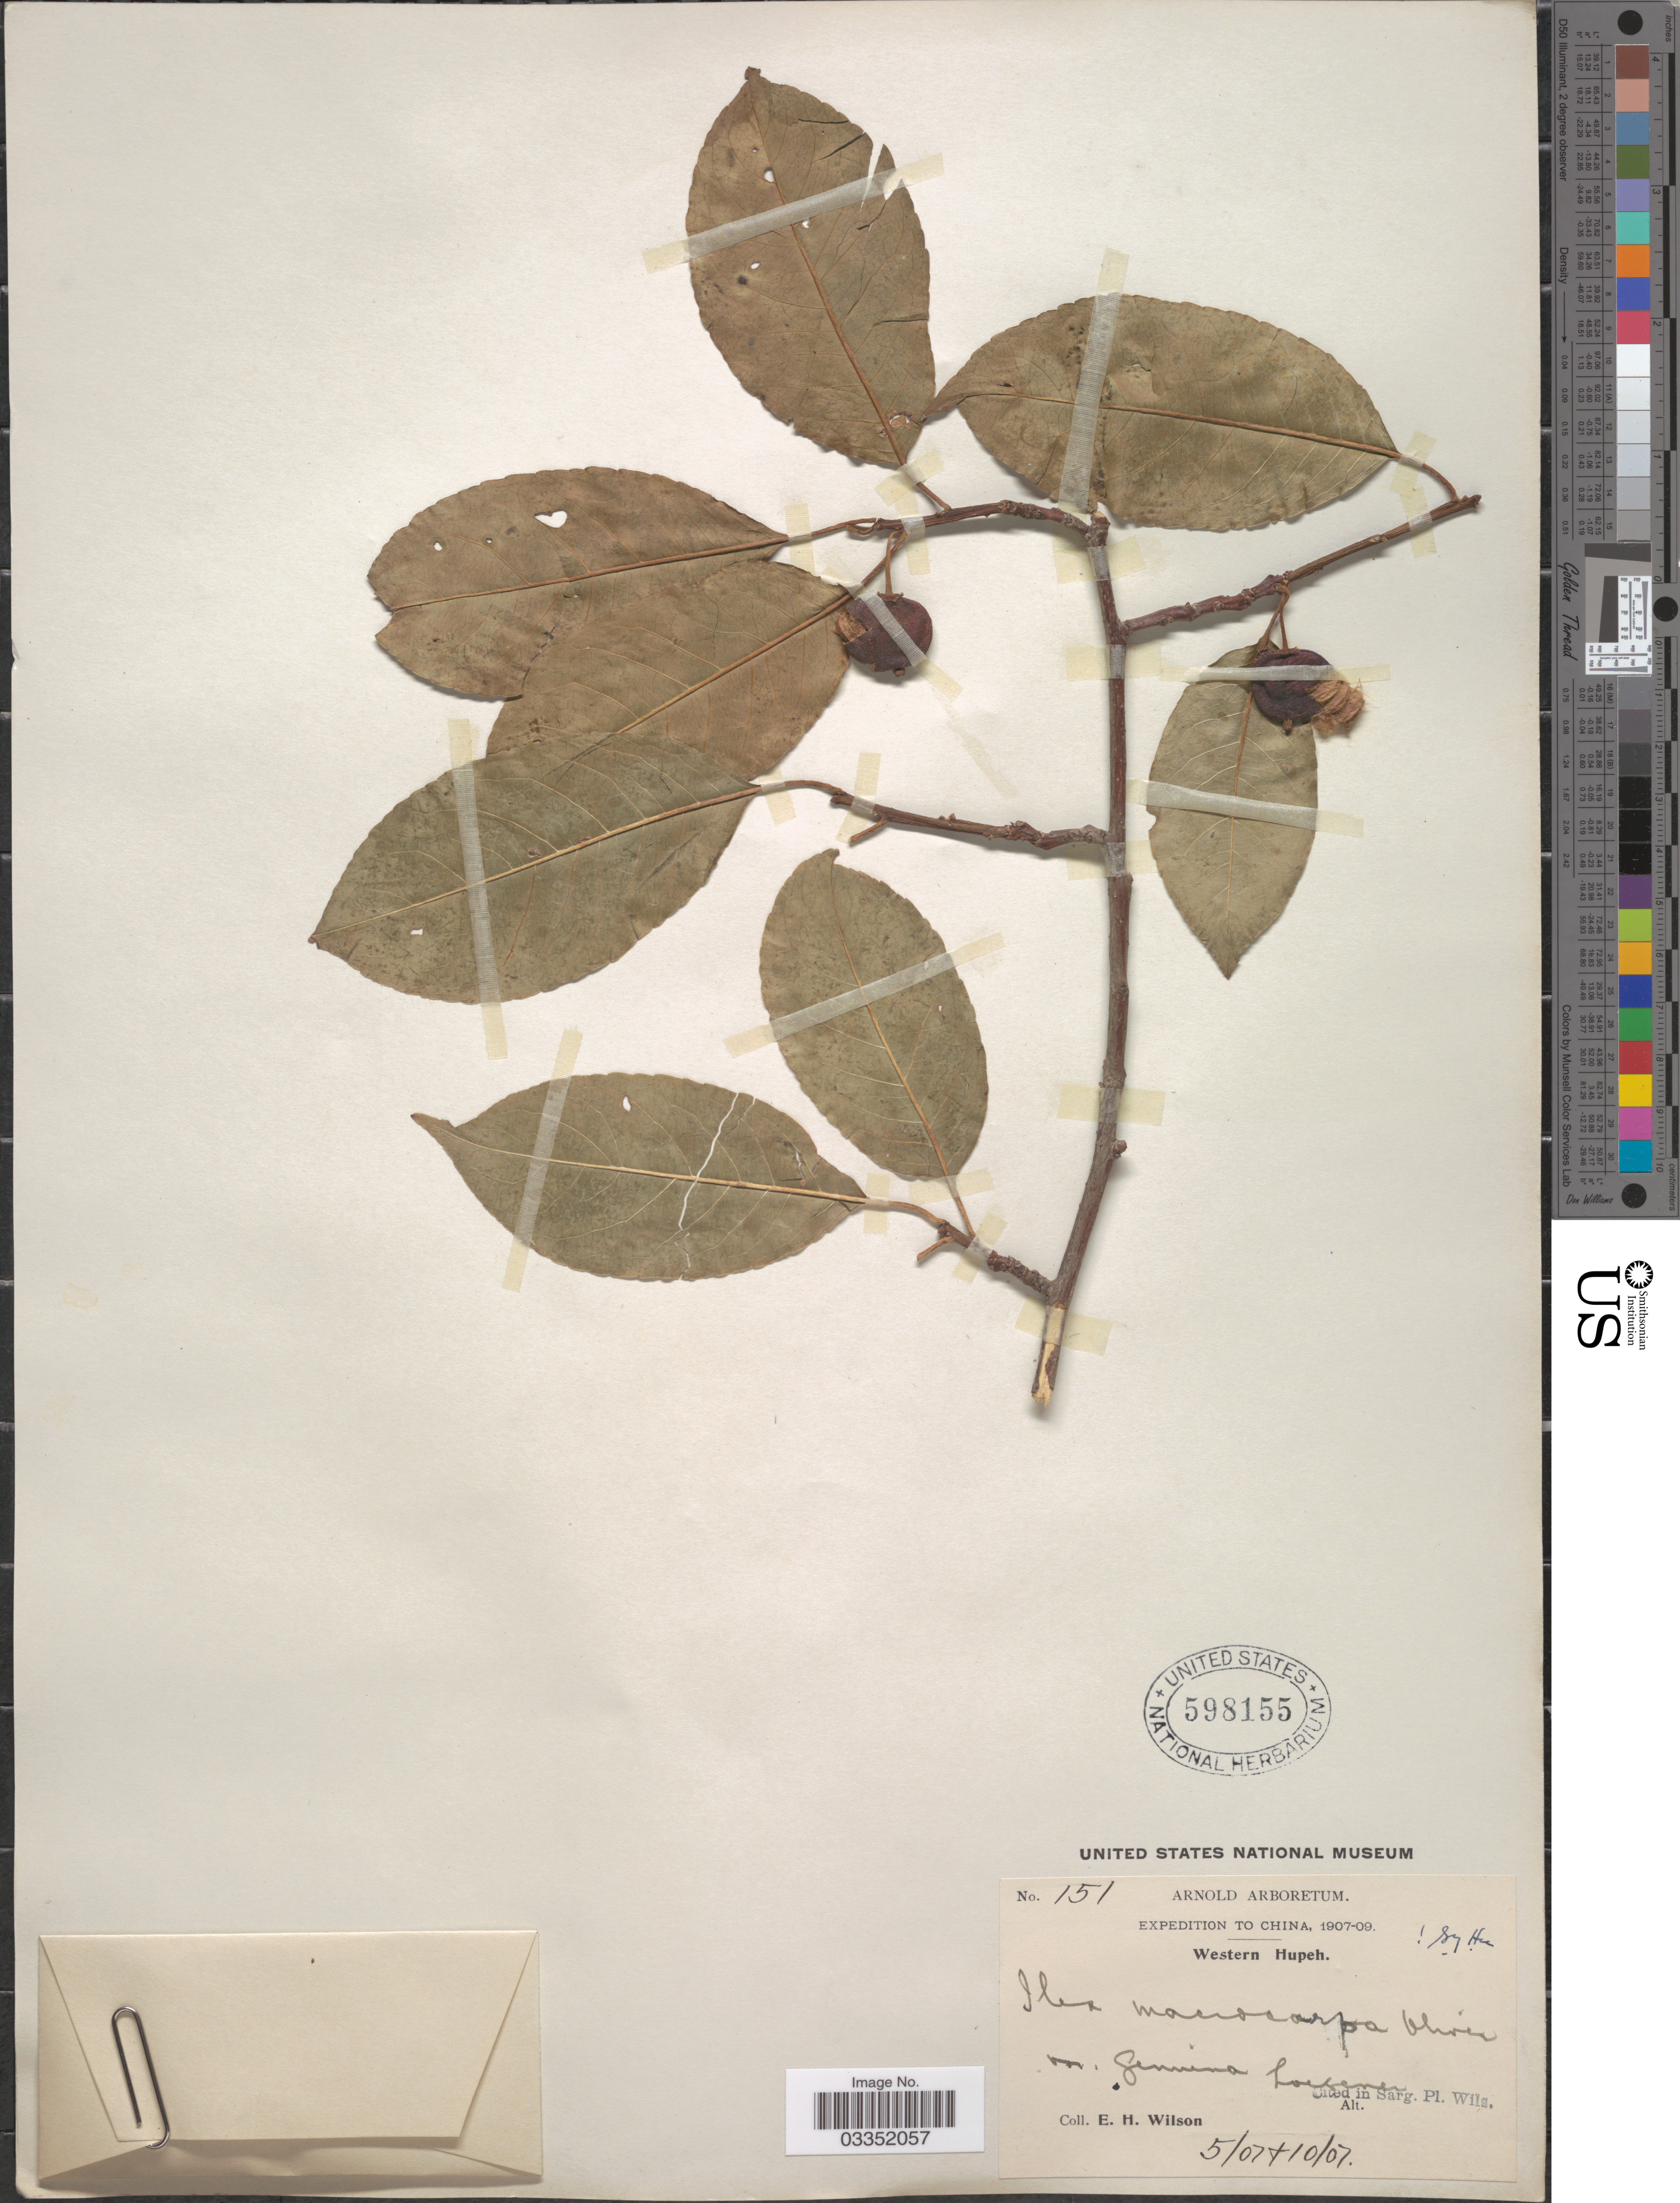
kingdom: Plantae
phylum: Tracheophyta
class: Magnoliopsida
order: Aquifoliales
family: Aquifoliaceae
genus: Ilex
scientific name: Ilex macrocarpa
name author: Oliv.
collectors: E. Wilson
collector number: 151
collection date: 1907-05/1907-10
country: China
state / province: Hubei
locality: Western Hupeh.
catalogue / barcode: US 598155